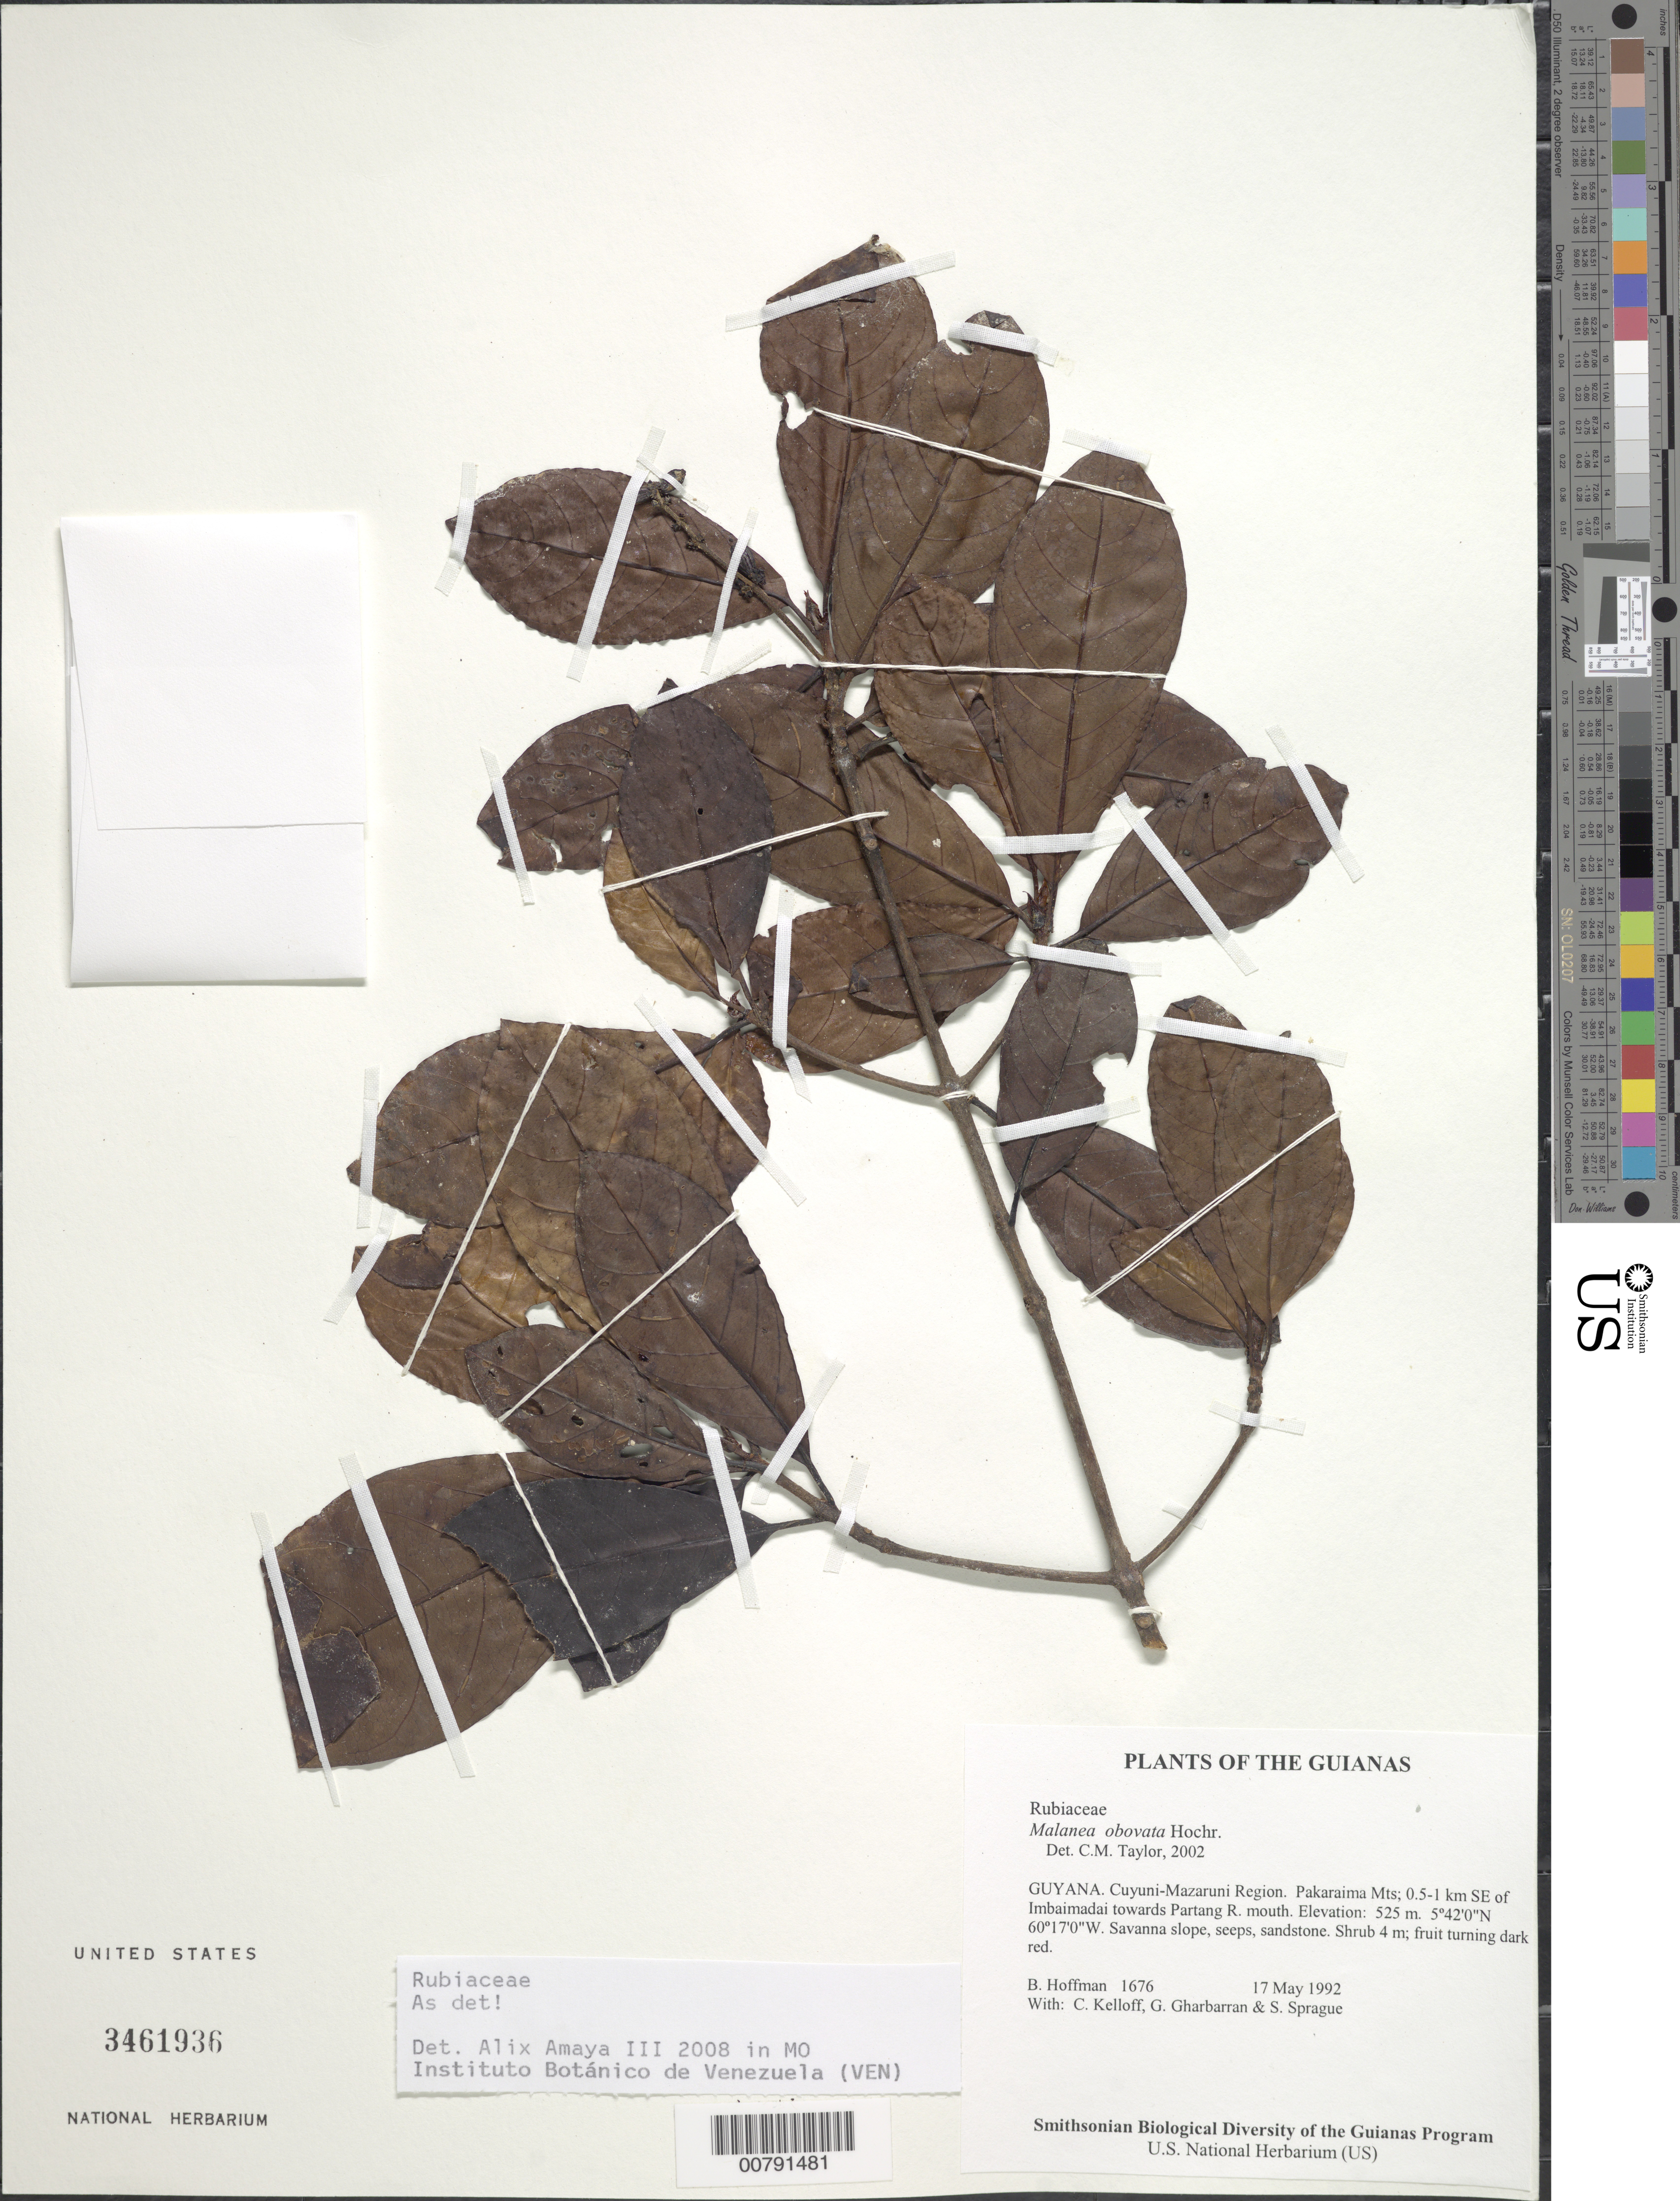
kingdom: Plantae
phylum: Tracheophyta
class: Magnoliopsida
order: Gentianales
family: Rubiaceae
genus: Malanea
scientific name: Malanea obovata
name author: Hochr.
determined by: Taylor, Charlotte M.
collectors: B. Hoffman, C. L. Kelloff, G. Gharbarran & S. Sprague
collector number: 1676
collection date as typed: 17 May 1992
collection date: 1992-05-17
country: Guyana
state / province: Cuyuni-Mazaruni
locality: Pakaraima Mts; 0.5-1 km SE of Imbaimadai towards Partang River mouth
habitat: Savanna slope, seeps, sandstone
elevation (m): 525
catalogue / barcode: US 3461936